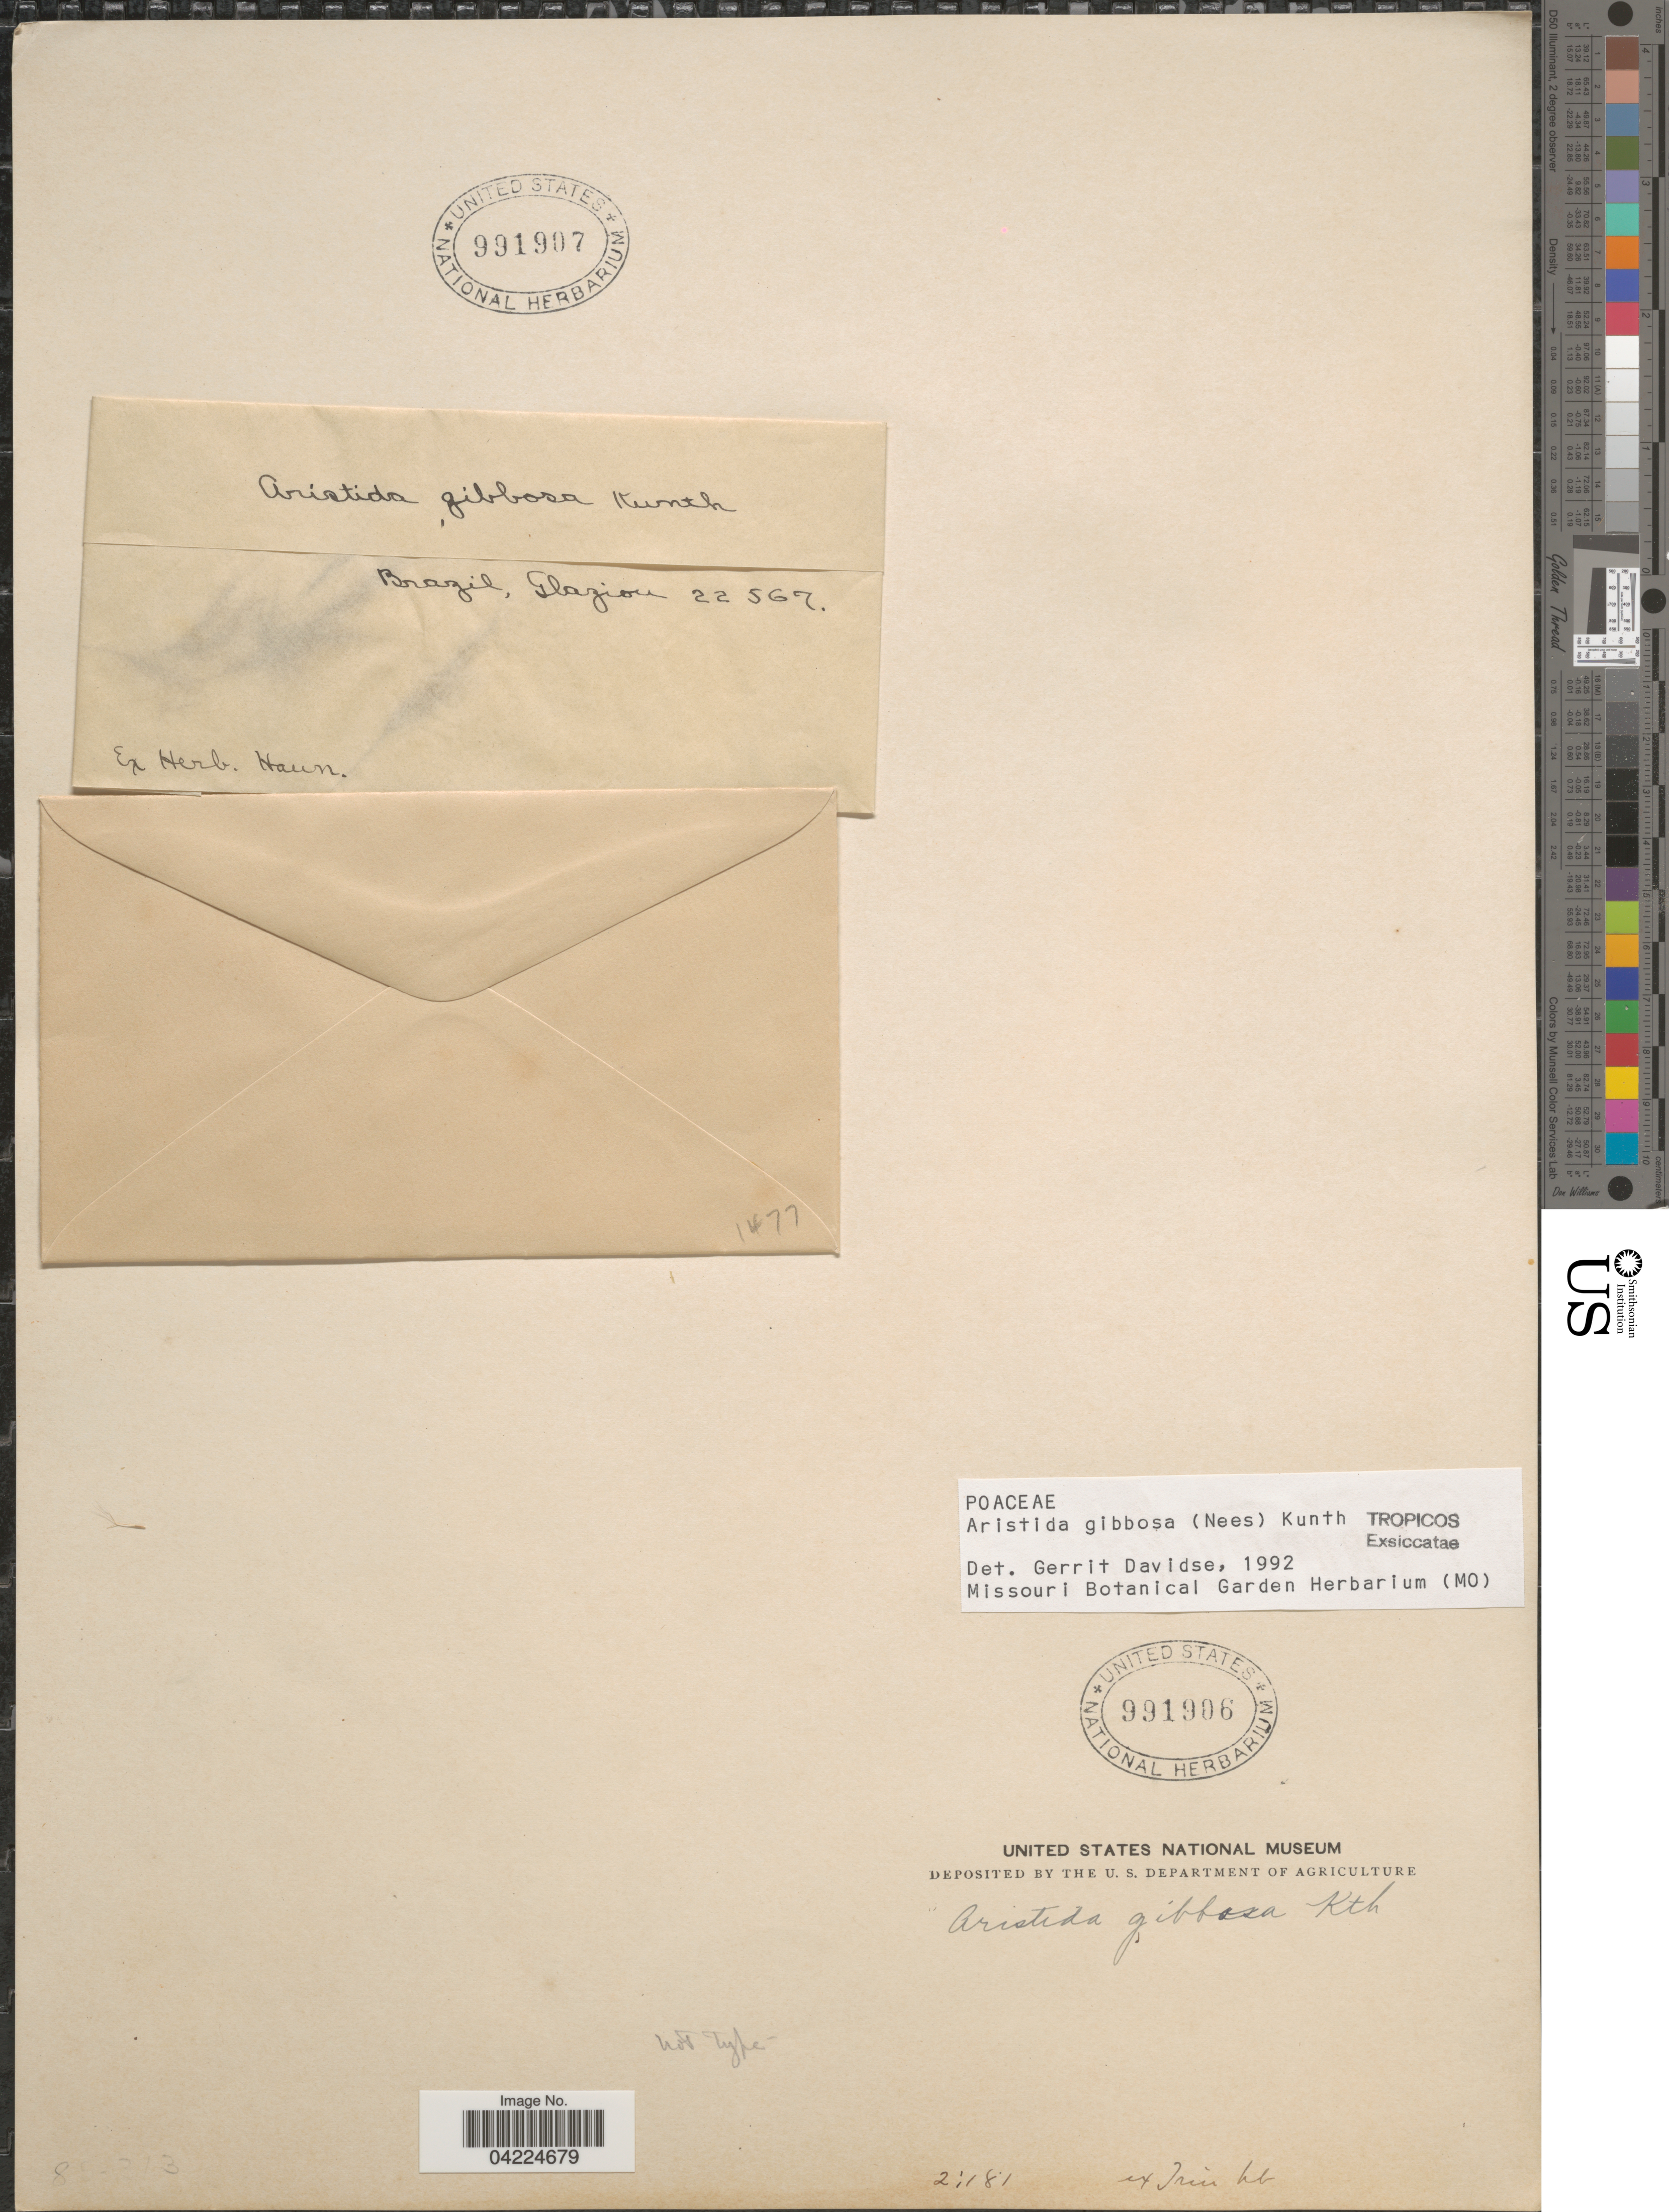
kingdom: Plantae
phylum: Tracheophyta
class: Liliopsida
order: Poales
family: Poaceae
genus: Aristida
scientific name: Aristida gibbosa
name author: (Nees) Kunth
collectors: Glaziou, --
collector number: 22567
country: Brazil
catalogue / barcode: US 991907-2